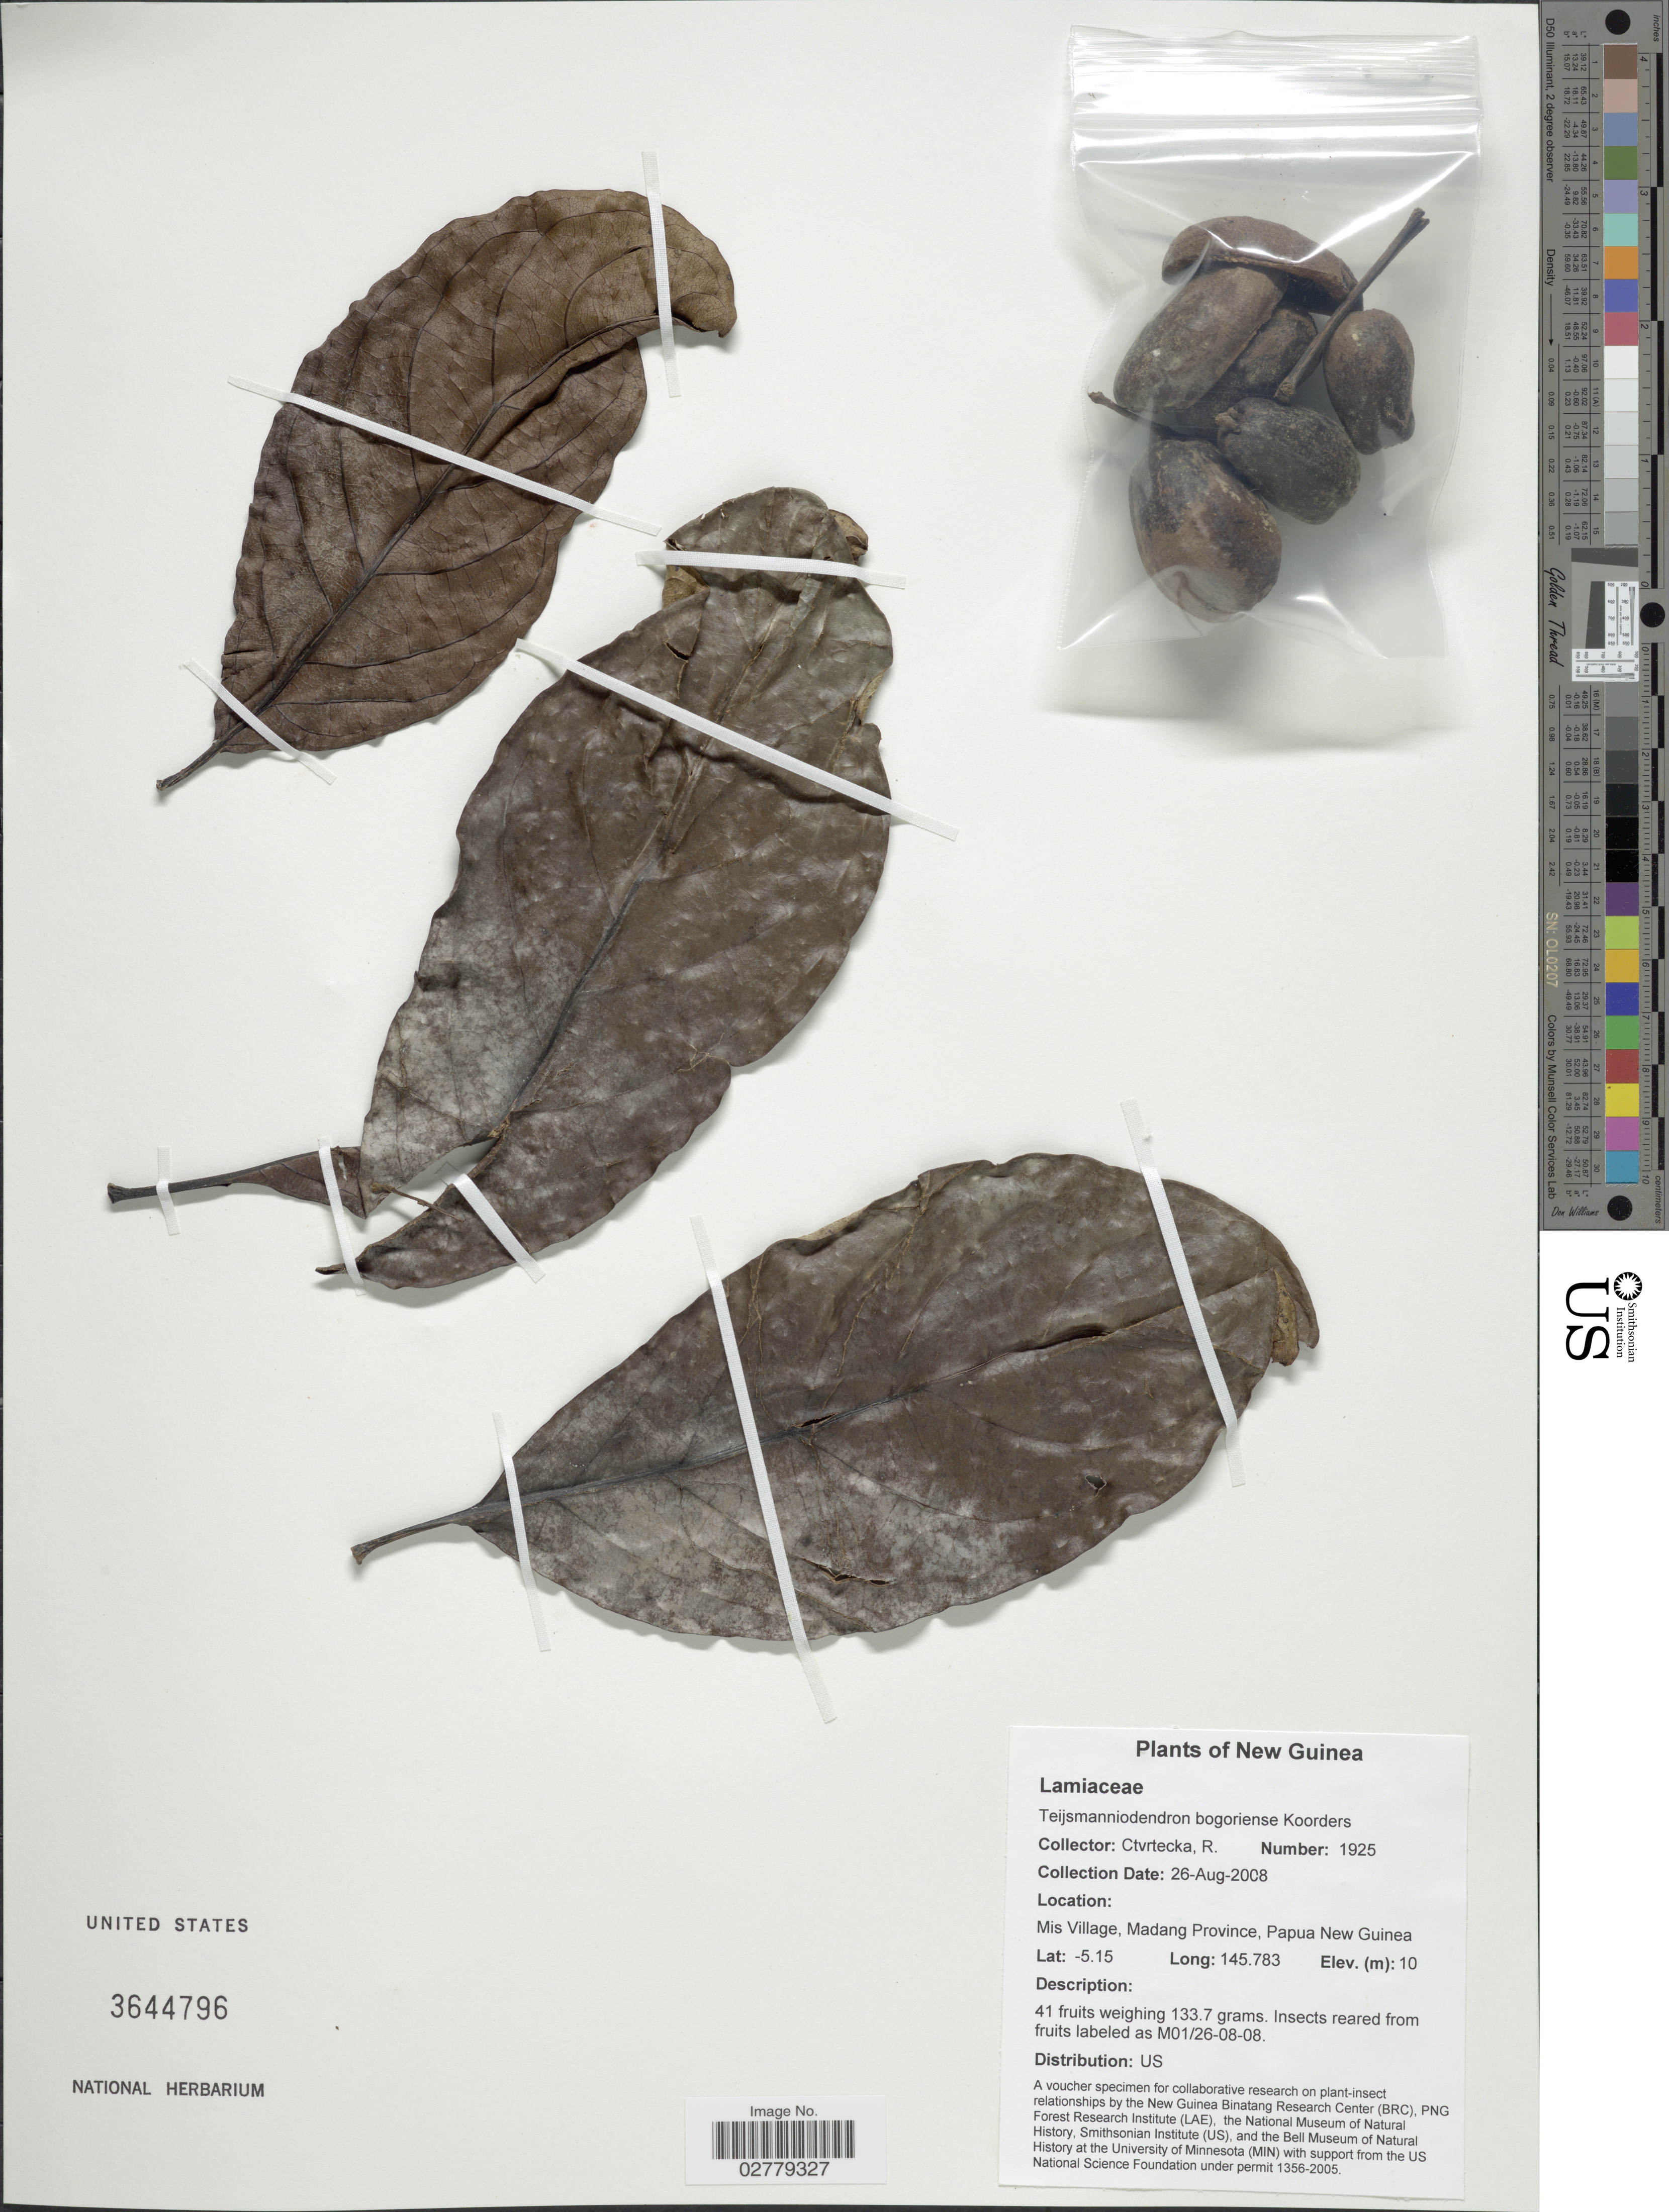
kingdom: Plantae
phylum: Tracheophyta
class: Magnoliopsida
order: Lamiales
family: Lamiaceae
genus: Teijsmanniodendron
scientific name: Teijsmanniodendron bogoriense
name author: Koord.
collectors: R. Ctvrtecka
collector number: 1925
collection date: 2008-08-26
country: Papua New Guinea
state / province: Madang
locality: New Guinea. Mis Village.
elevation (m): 10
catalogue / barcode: US 3644796